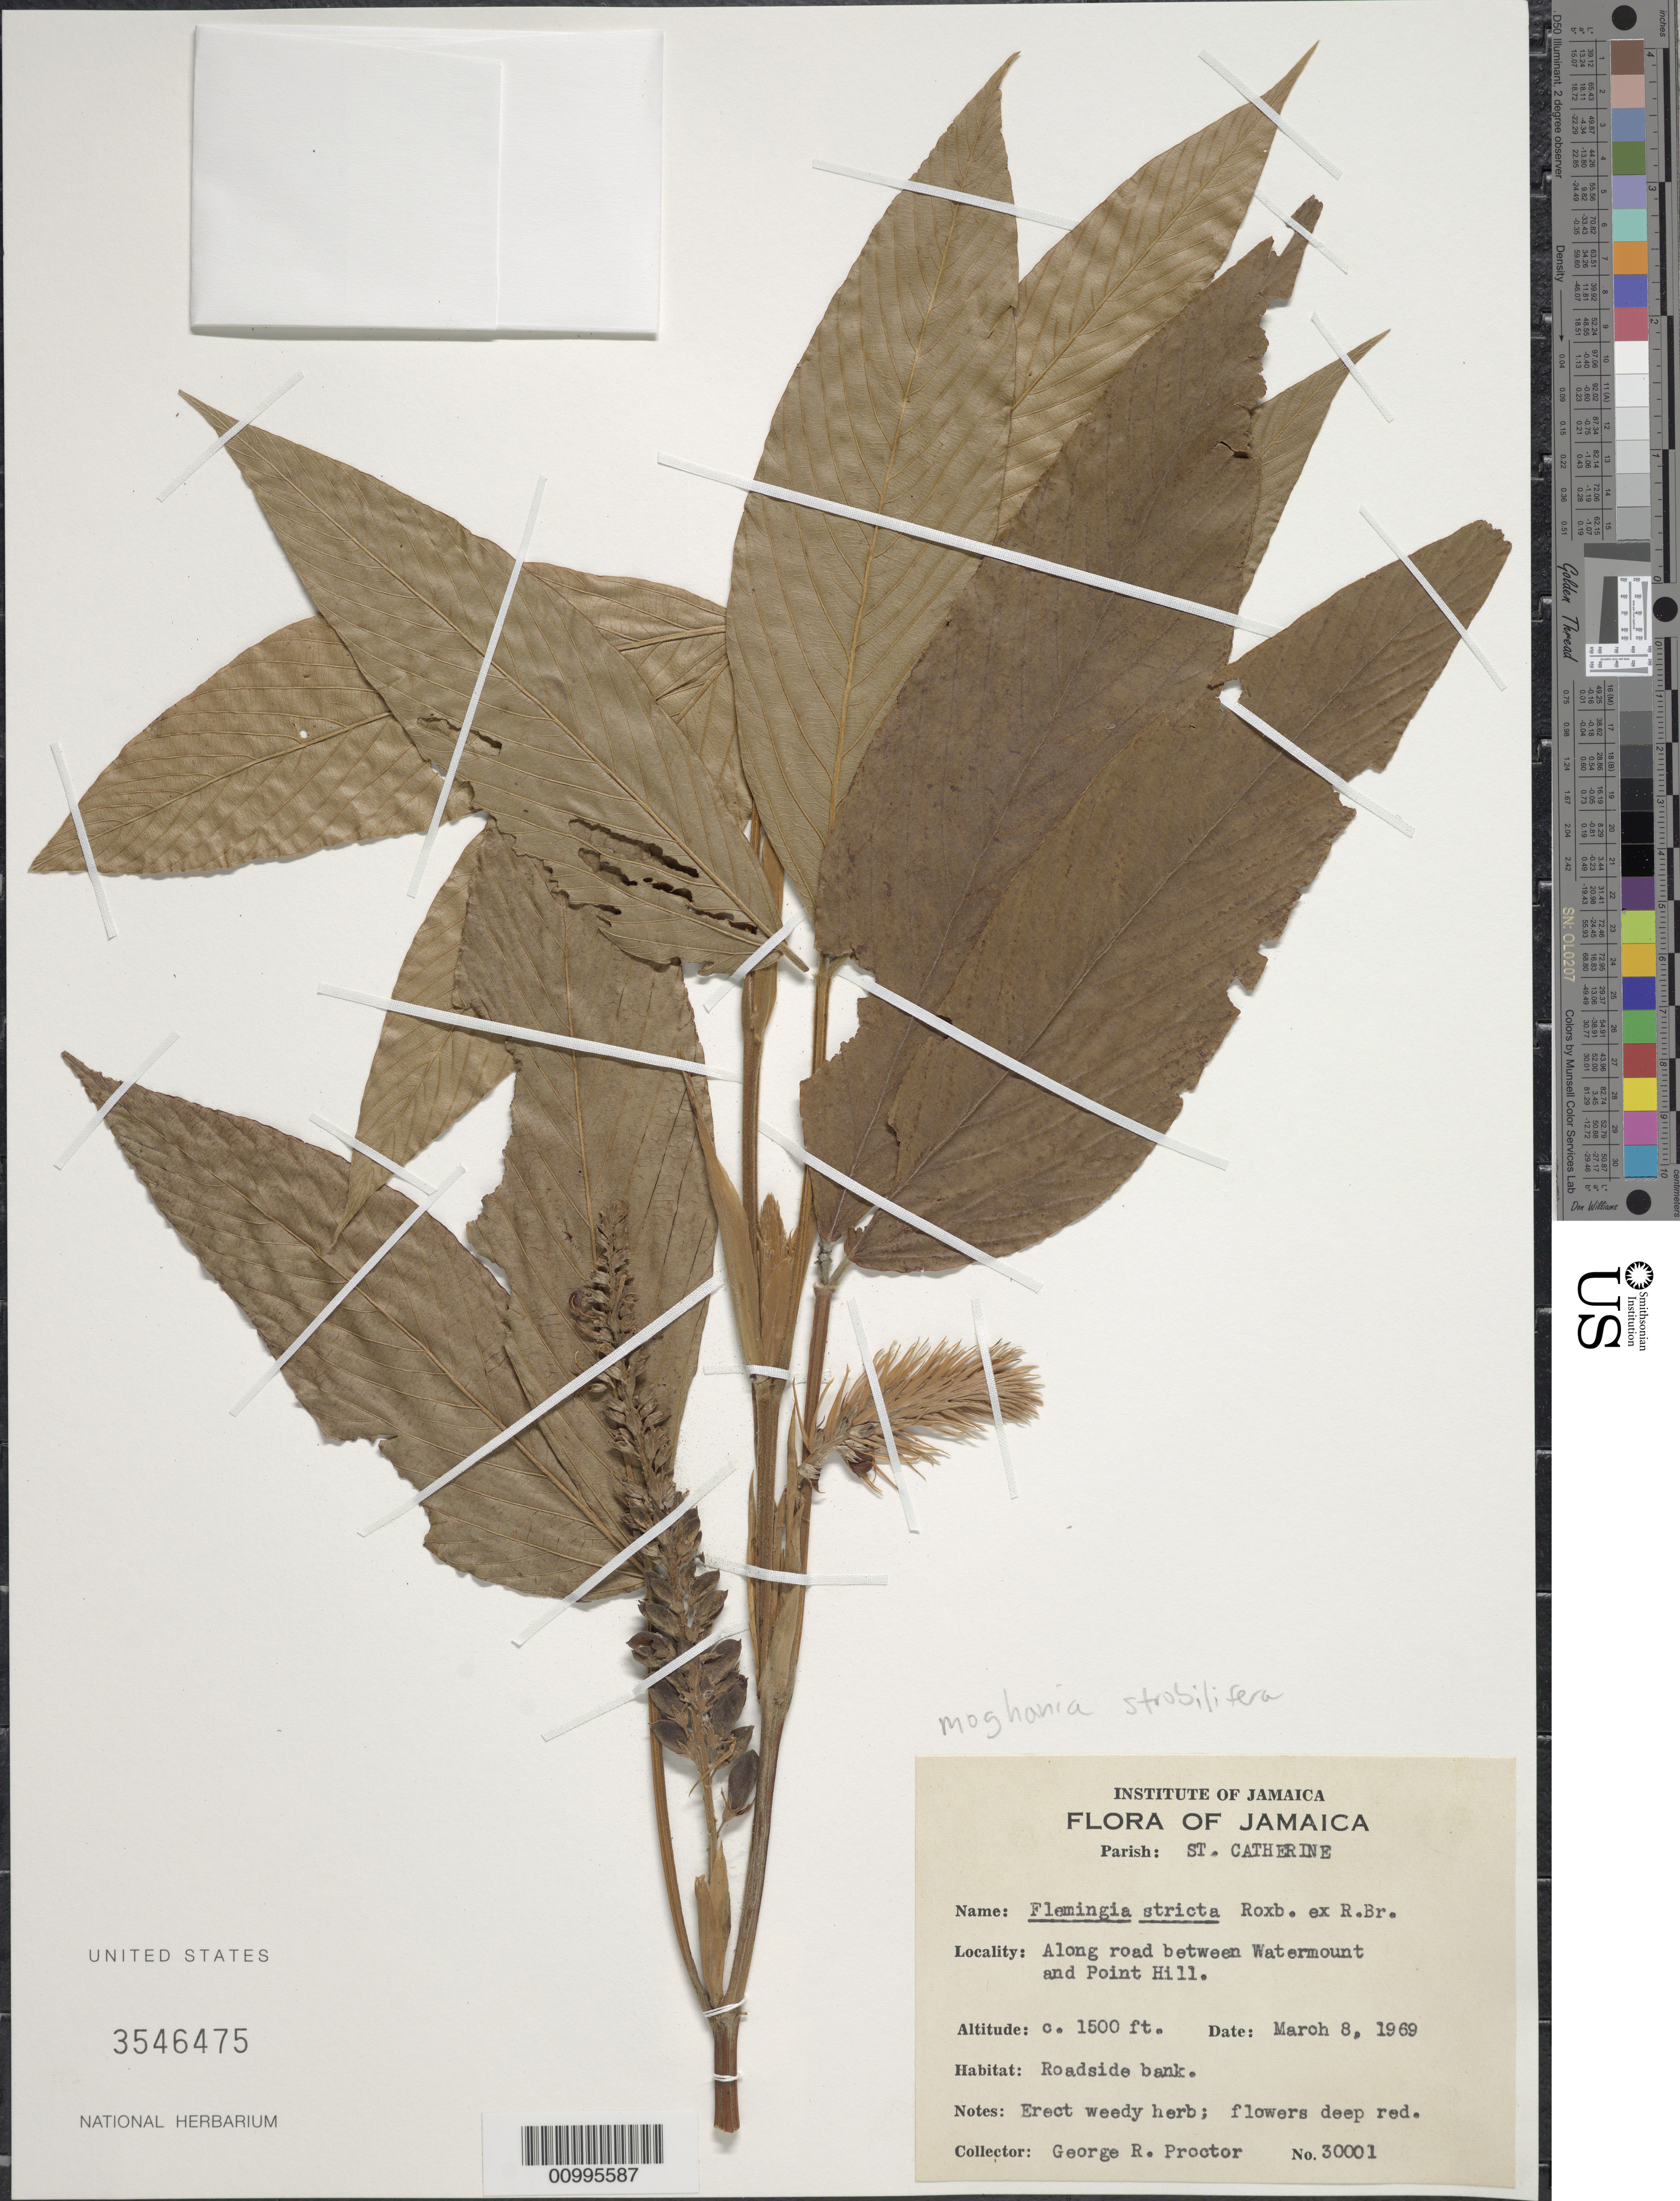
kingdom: Plantae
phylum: Tracheophyta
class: Magnoliopsida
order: Fabales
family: Fabaceae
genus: Flemingia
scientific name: Flemingia stricta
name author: Roxb.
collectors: G. R. Proctor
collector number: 30001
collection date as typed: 08 Mar 1969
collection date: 1969-03-08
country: Jamaica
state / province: Saint Catherine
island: Jamaica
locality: Roadside bank. Along road between Watermount and Point Hill.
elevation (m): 457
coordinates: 0 N, 0 E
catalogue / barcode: US 3546475